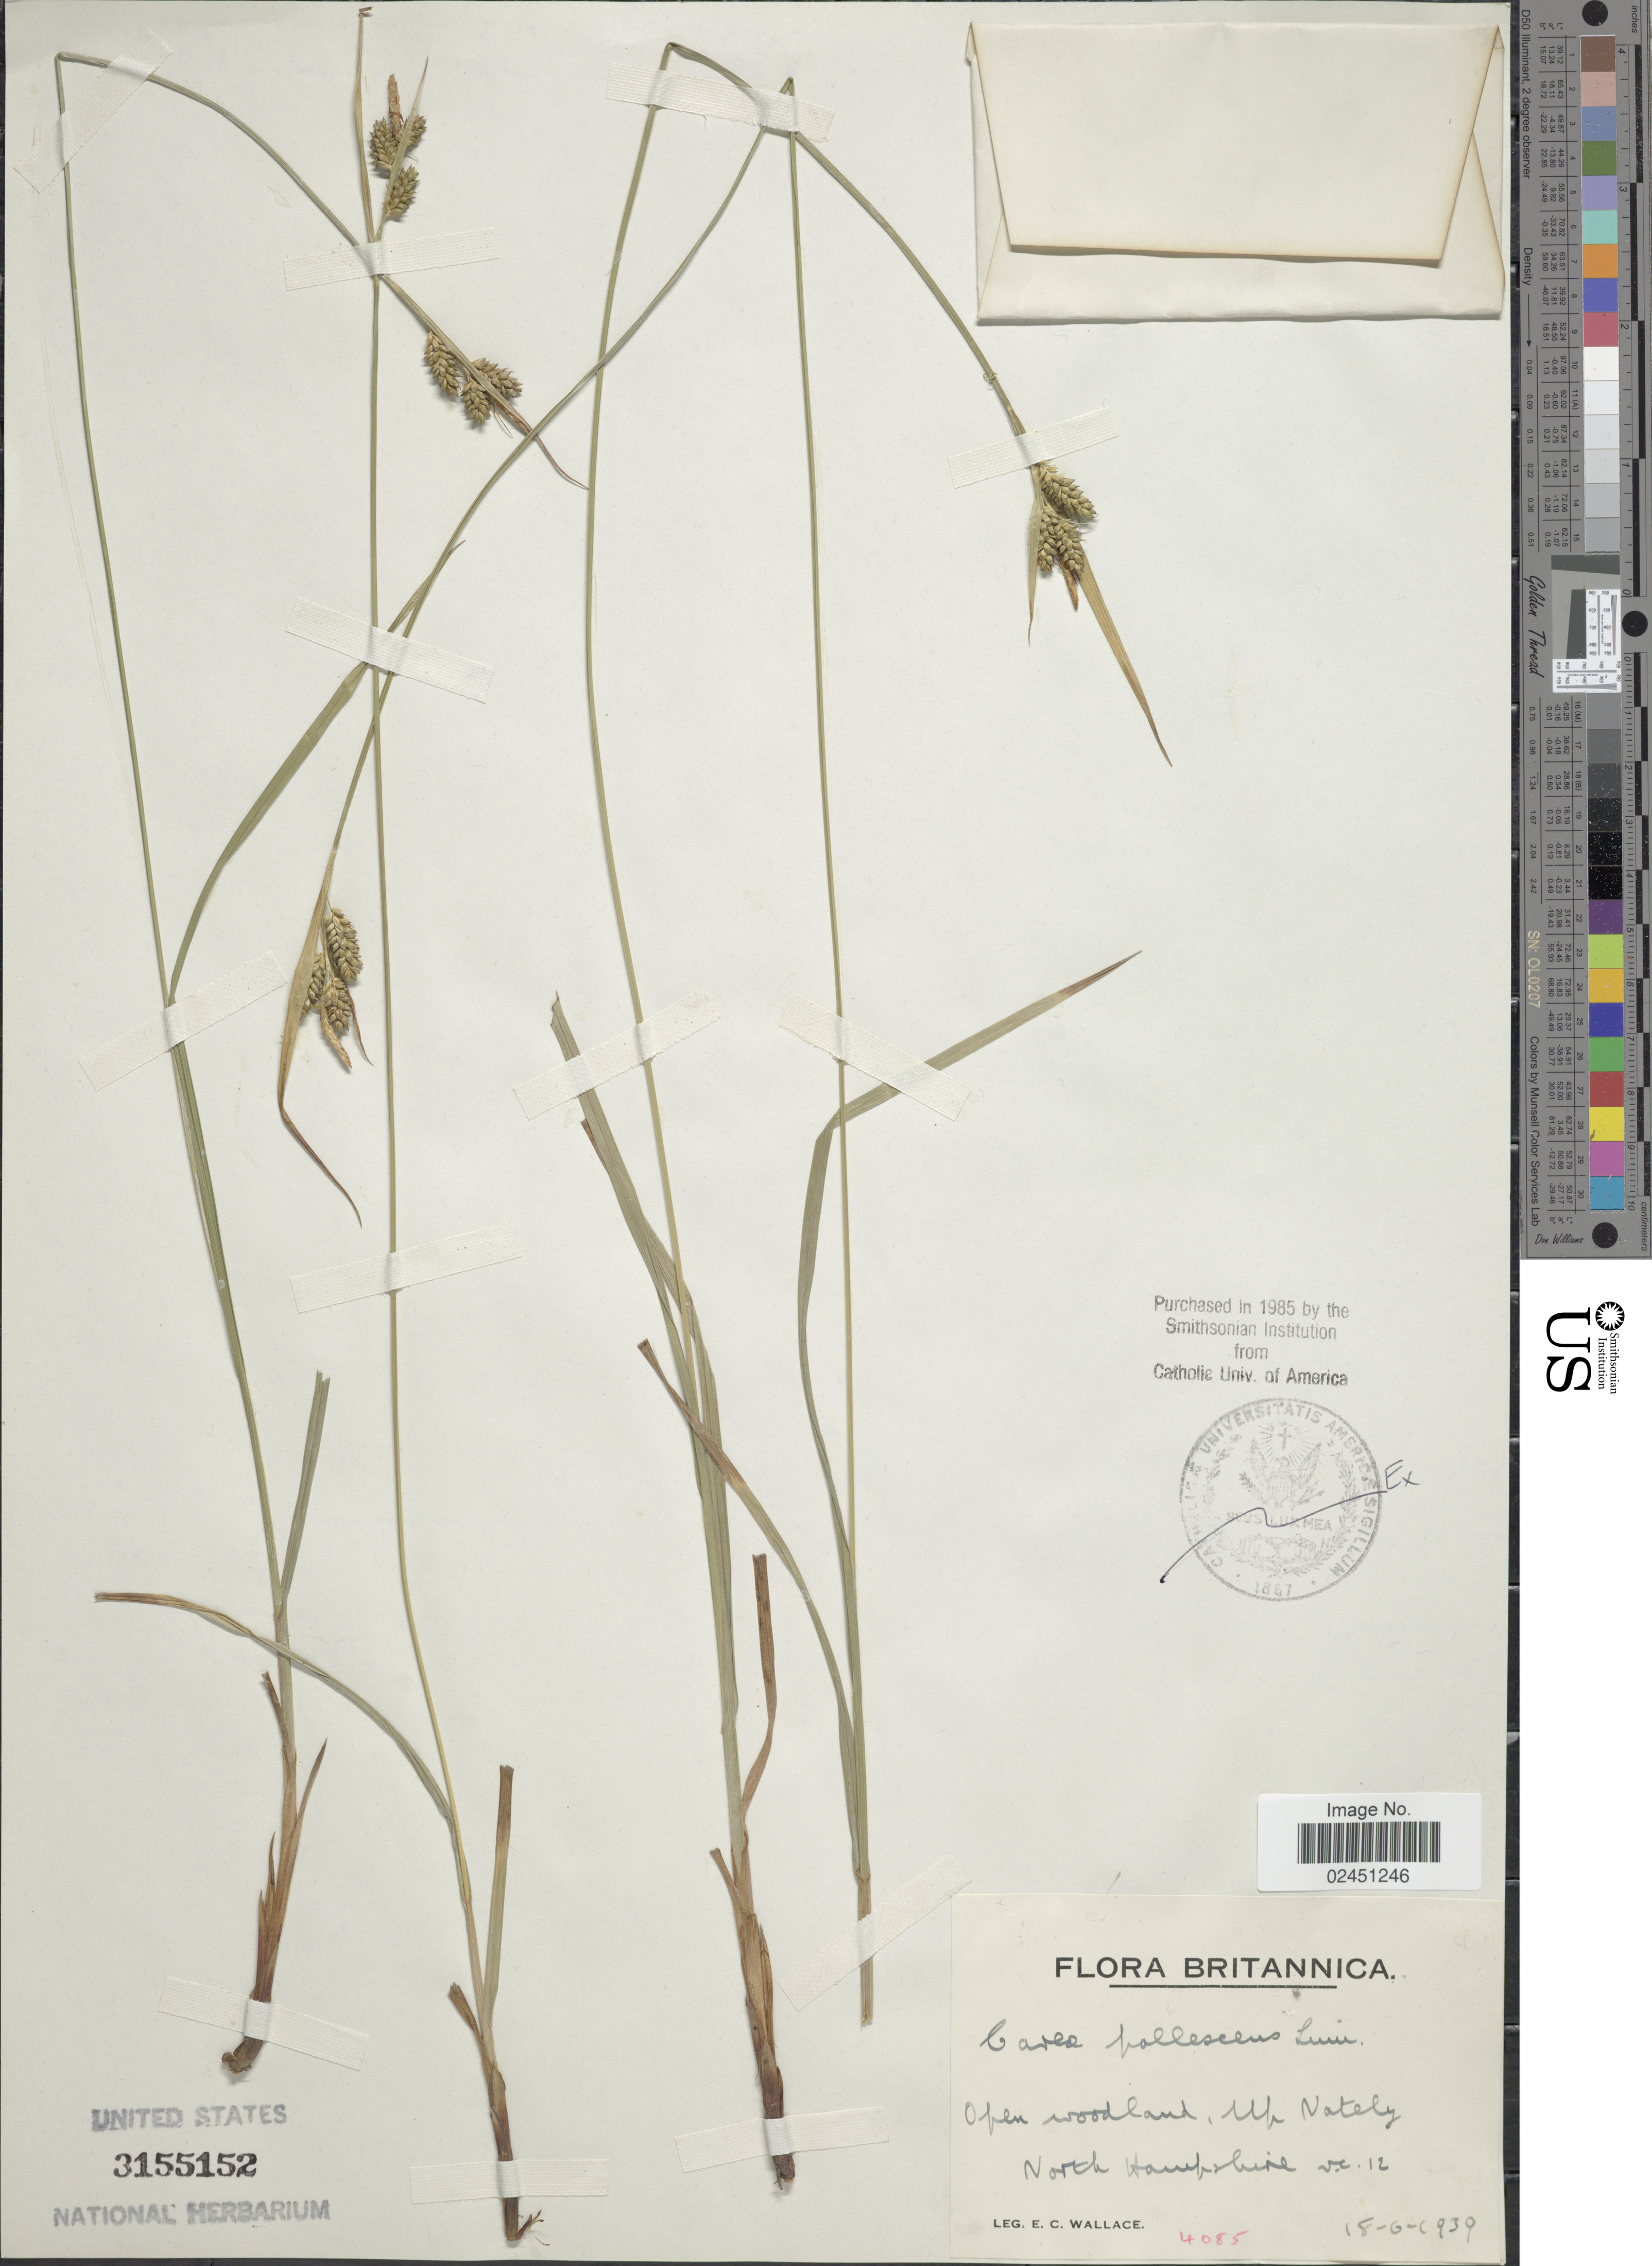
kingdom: Plantae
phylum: Tracheophyta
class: Liliopsida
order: Poales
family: Cyperaceae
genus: Carex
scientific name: Carex pallescens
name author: L.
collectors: E. C. Wallace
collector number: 4085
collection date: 1939-06-18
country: United Kingdom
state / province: England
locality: Britannica. Open woodland, up Nately, North Hampshire, vc. 12.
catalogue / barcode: US 3155152